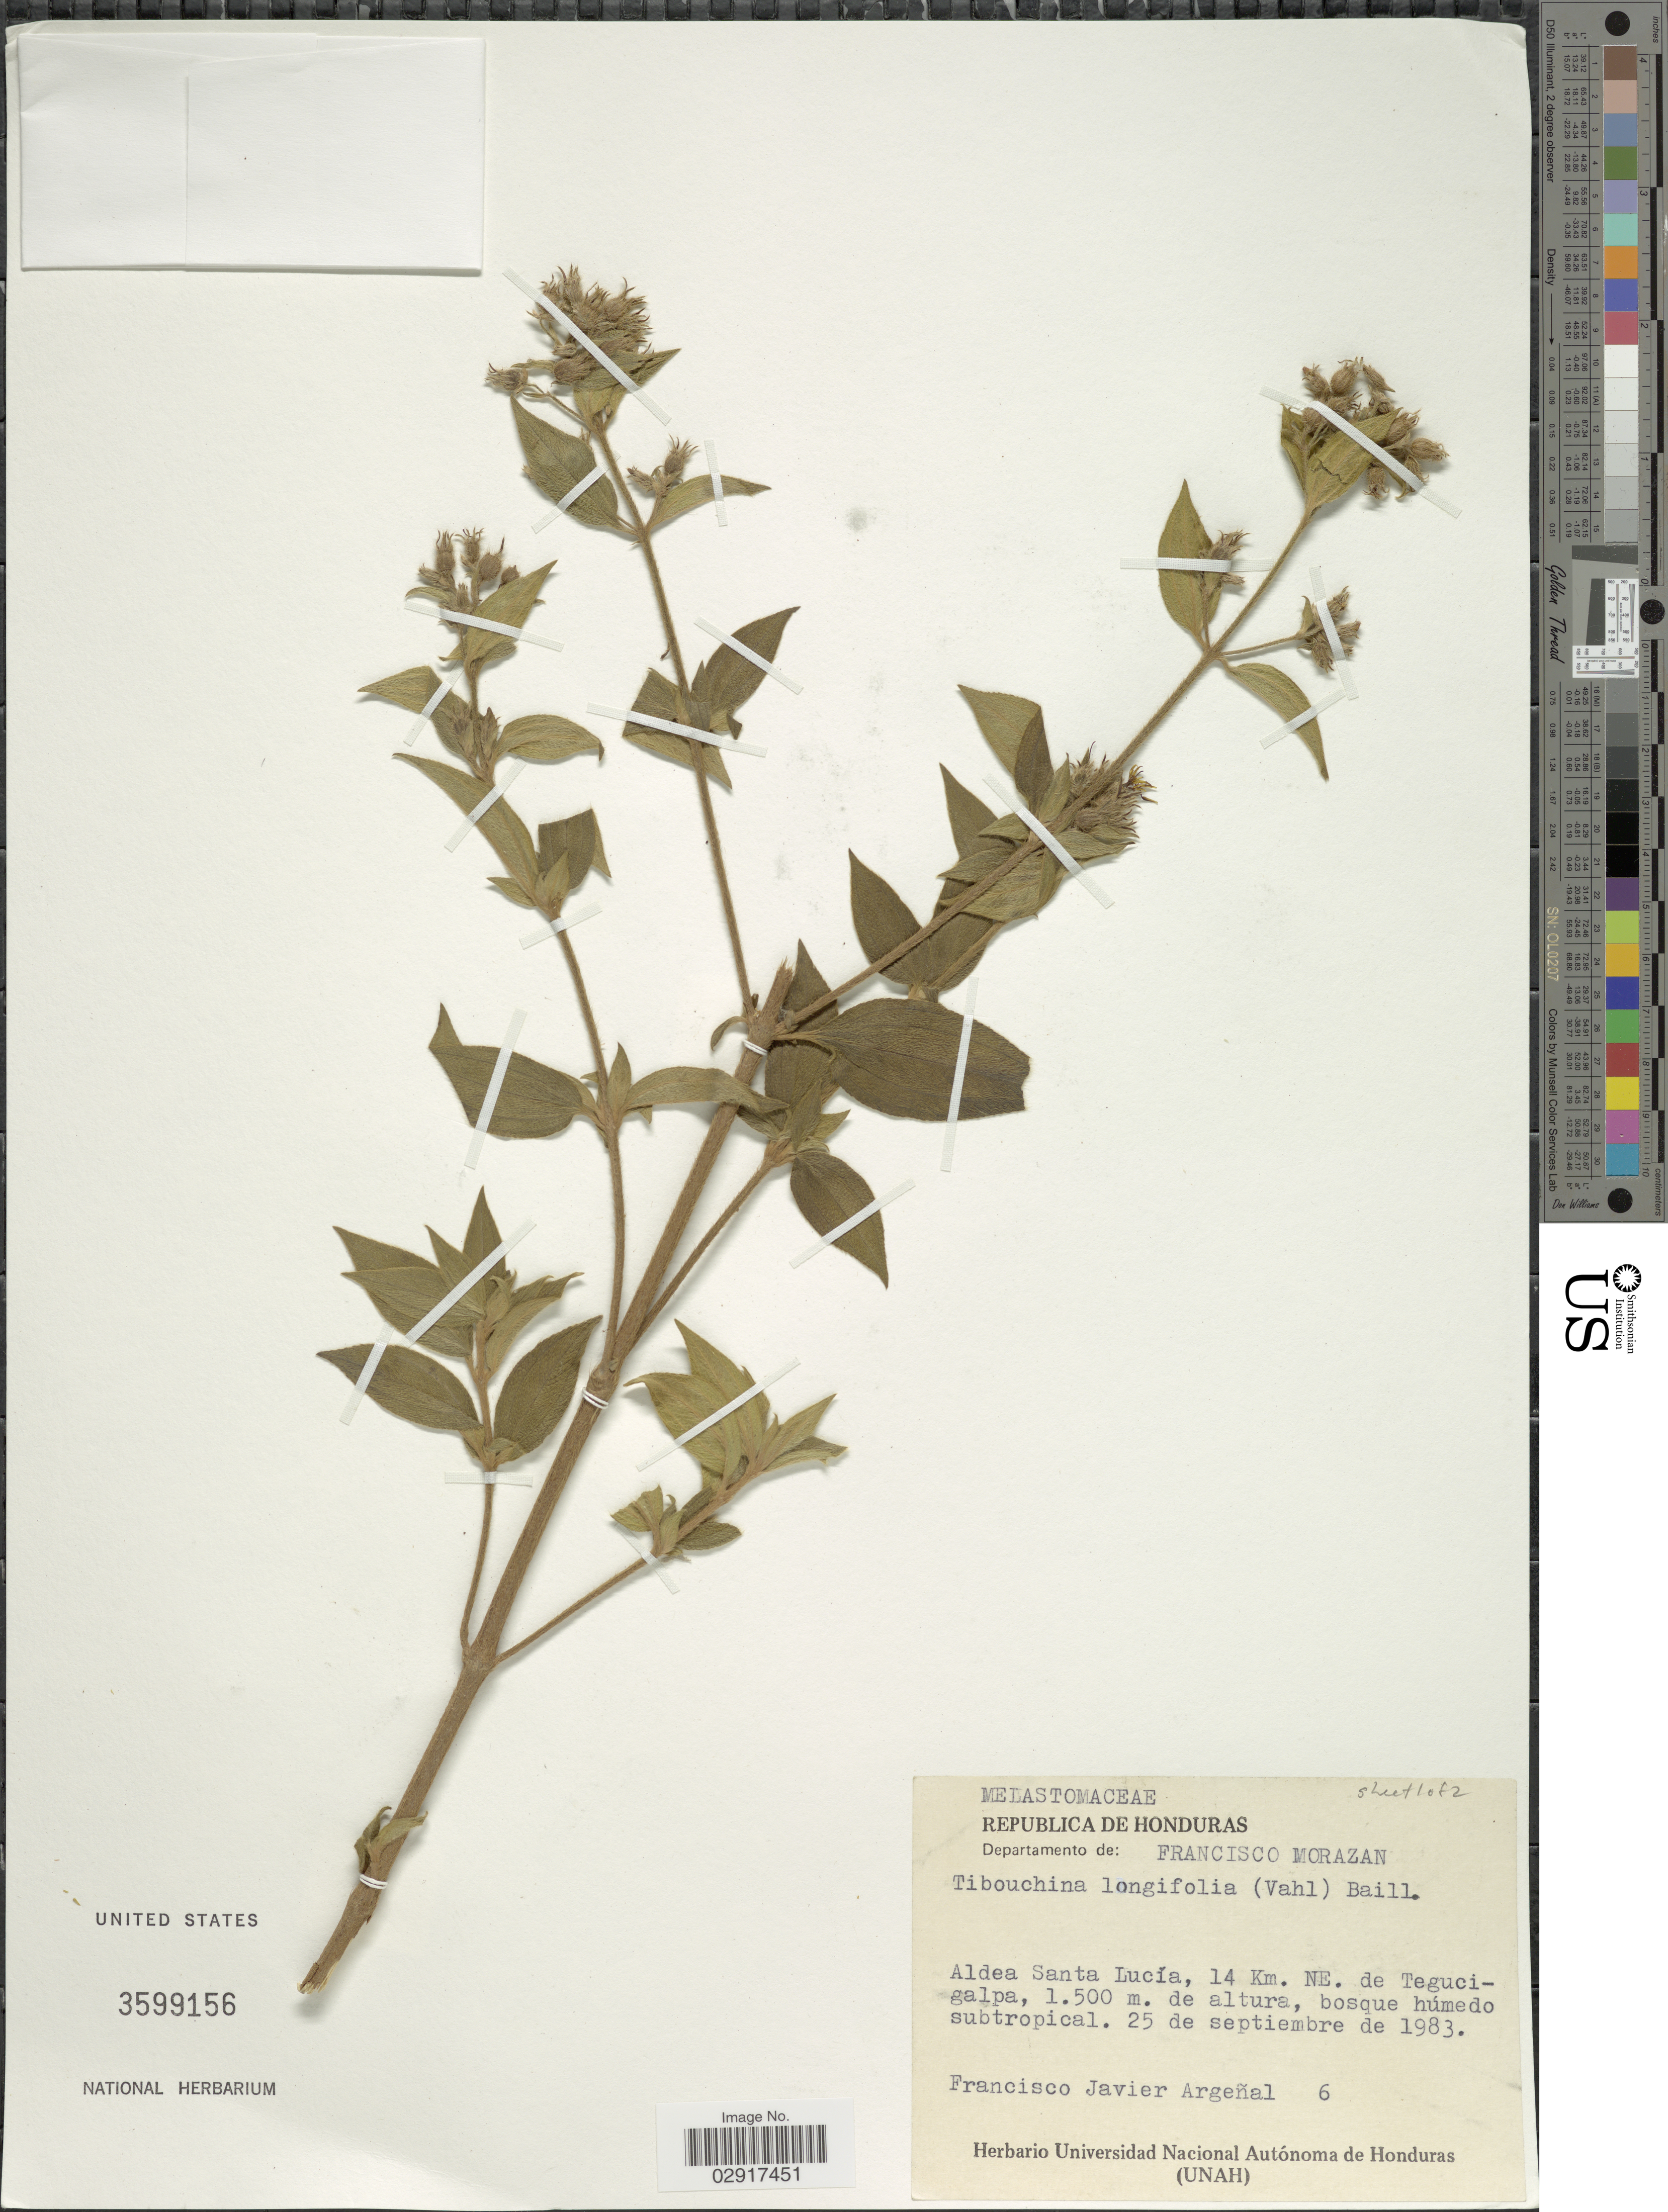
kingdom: Plantae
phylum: Tracheophyta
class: Magnoliopsida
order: Myrtales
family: Melastomataceae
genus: Chaetogastra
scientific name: Chaetogastra longifolia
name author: (Vahl) DC.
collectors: F. Argenal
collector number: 6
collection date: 1983-09-25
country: Honduras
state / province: Fco. Morazán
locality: Republica de Honduras. Departamento de: Francisco Morazan. Aldea Santa Lucía, 14 Km. NE. de Tegucigalpa.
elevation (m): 1500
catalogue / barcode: US 3599156